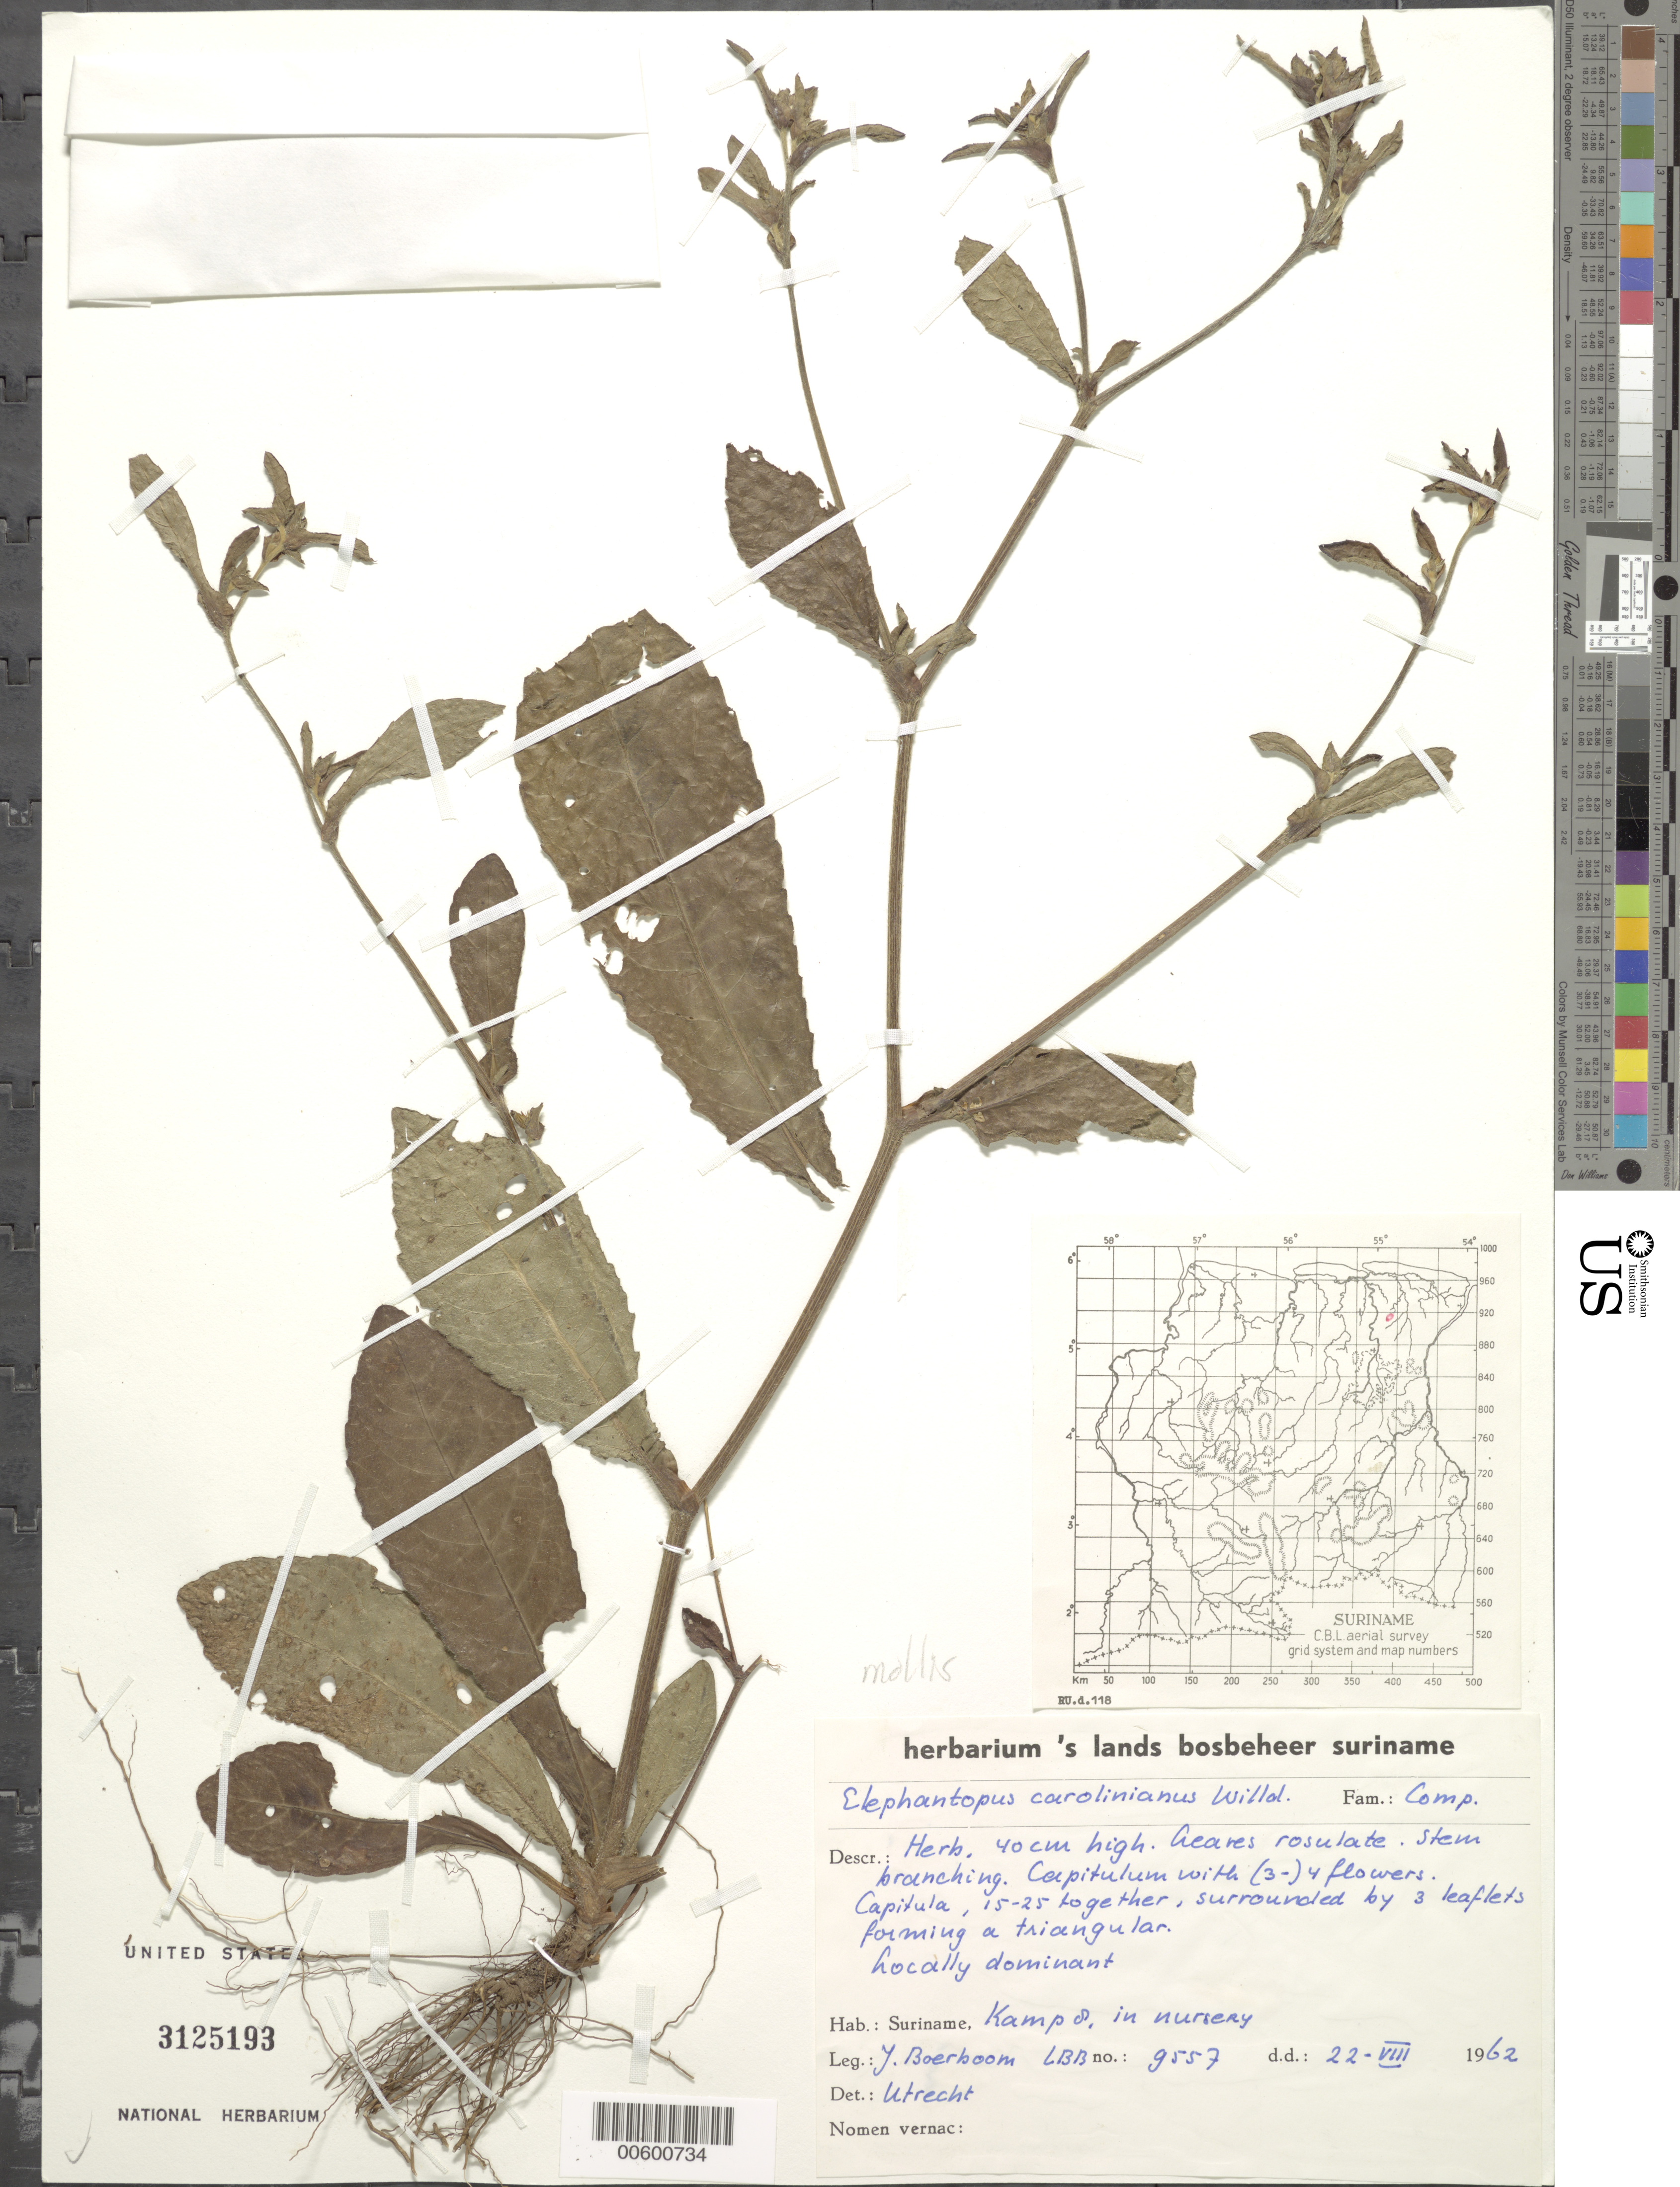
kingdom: Plantae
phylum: Tracheophyta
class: Magnoliopsida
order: Asterales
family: Asteraceae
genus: Elephantopus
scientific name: Elephantopus mollis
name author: Kunth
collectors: J. Boerboom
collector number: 9557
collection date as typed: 22-Aug-62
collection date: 1962-08-22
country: Suriname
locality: Mapane Kreek area, Kamp 8, in nursery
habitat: In nursery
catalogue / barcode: US 3125193